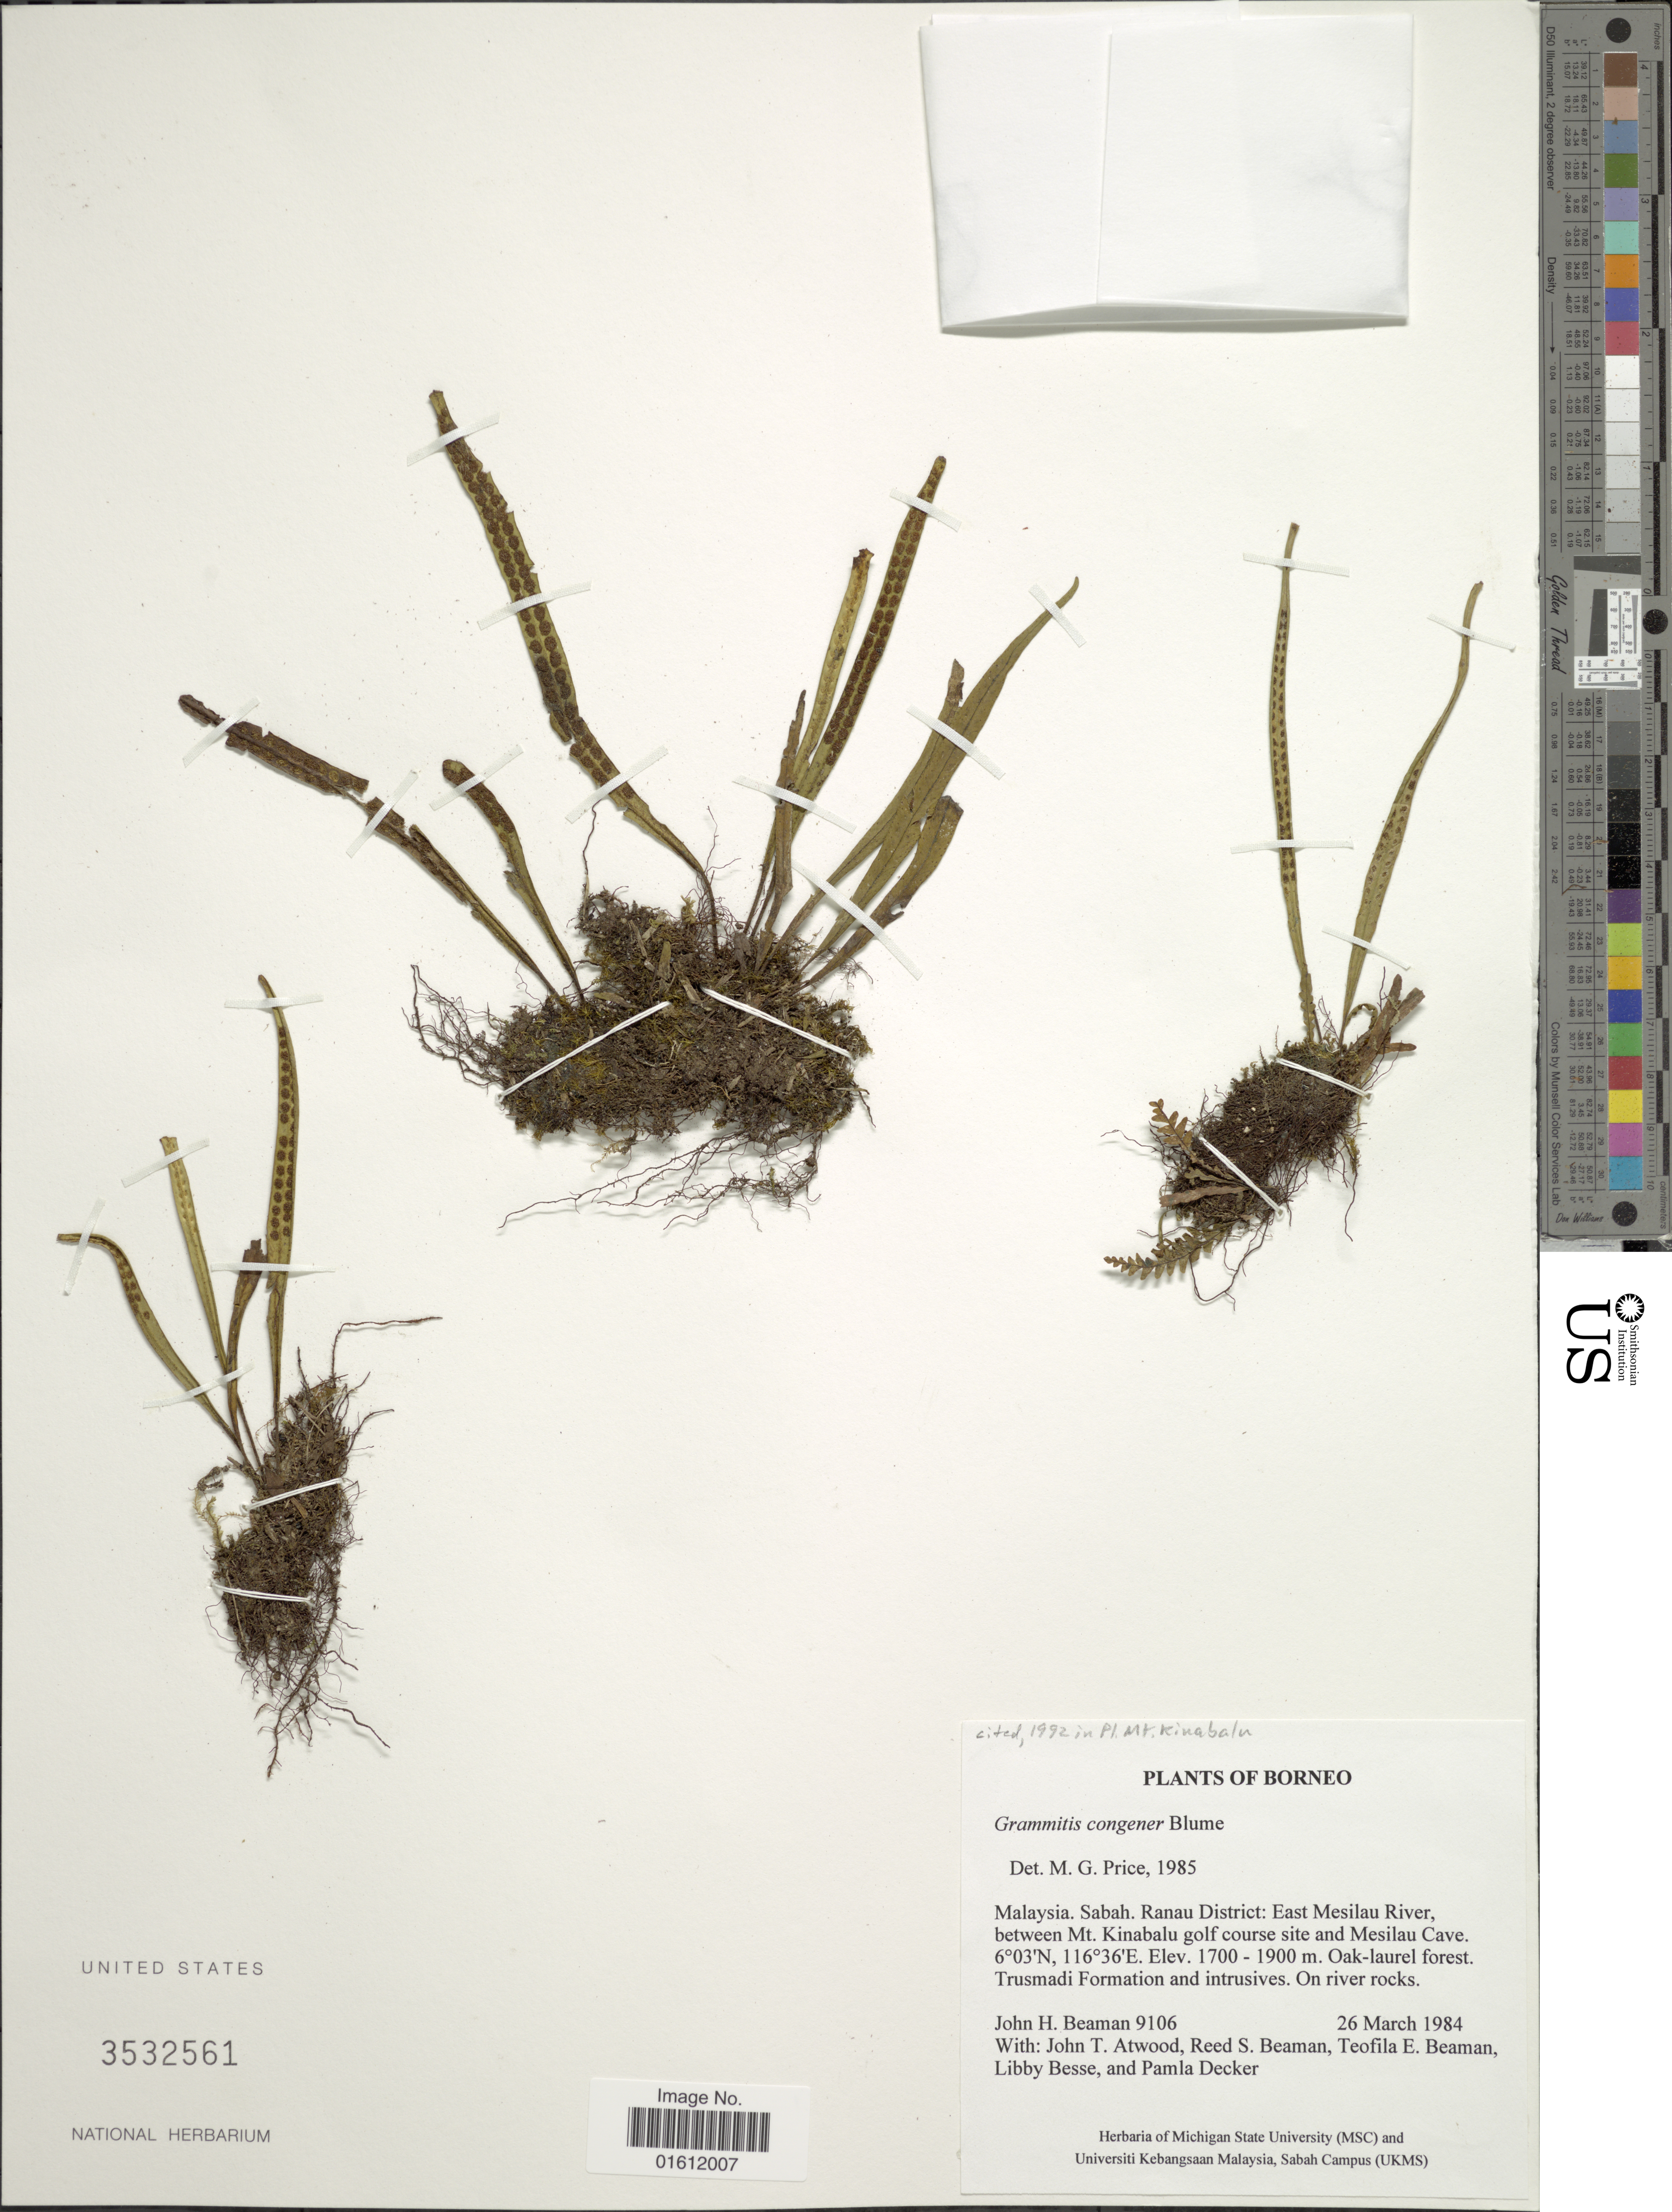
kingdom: Plantae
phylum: Tracheophyta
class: Polypodiopsida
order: Polypodiales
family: Polypodiaceae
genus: Oreogrammitis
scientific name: Oreogrammitis congener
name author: (Blume) Parris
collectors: J. H. Beaman, J. T. Atwood, R. S. Beaman, T. E. Beaman & et al.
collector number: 9106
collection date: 1984-03-26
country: Malaysia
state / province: Sabah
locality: Borneo, Ranau District: East Mesilau River, between Mt. Kinabalu golf course site and Mesilau Cave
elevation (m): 1700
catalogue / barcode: US 3532561